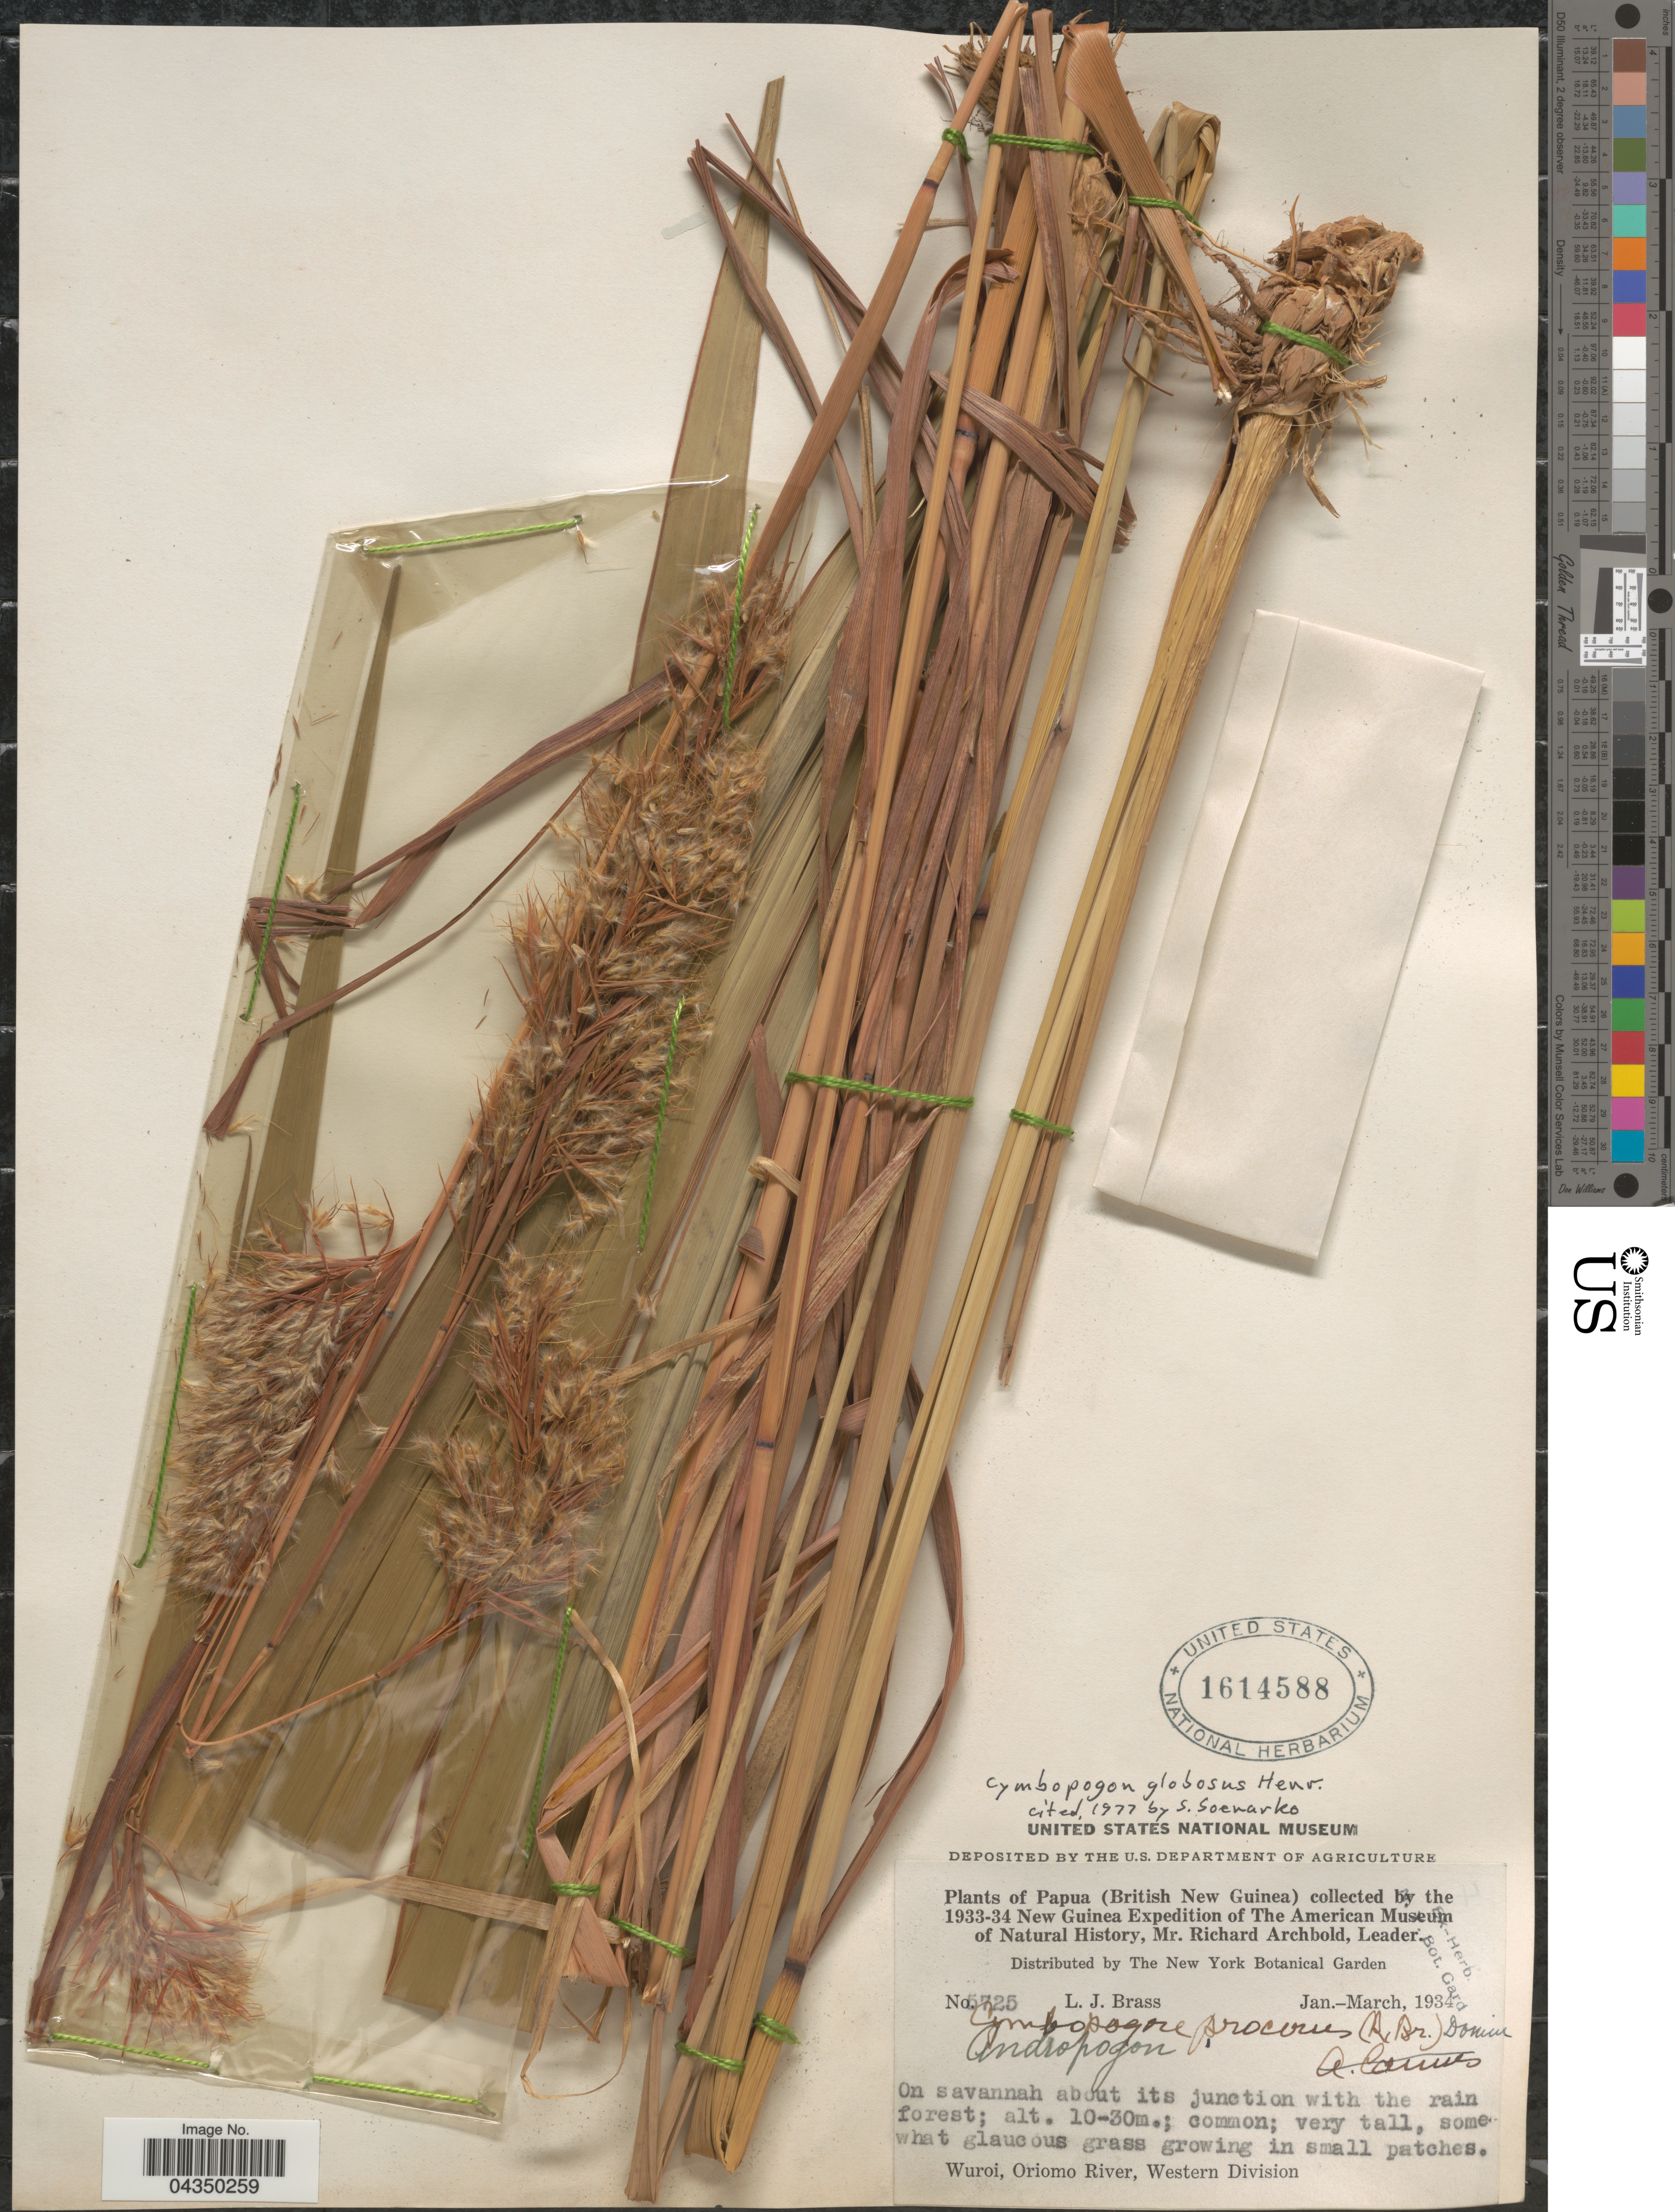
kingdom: Plantae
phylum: Tracheophyta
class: Liliopsida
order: Poales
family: Poaceae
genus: Cymbopogon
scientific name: Cymbopogon globosus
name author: Henr.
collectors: L. J. Brass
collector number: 5725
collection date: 1934-01/1934-03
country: Papua New Guinea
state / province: Manus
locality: Papua (British New Guinea). 1933-34 New Guinea Expedition to The American Museum of Natural History. On savannah about its junction with the rain forest. Wuroi, Oriomo River, Western Division.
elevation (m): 10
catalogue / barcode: US 1614588